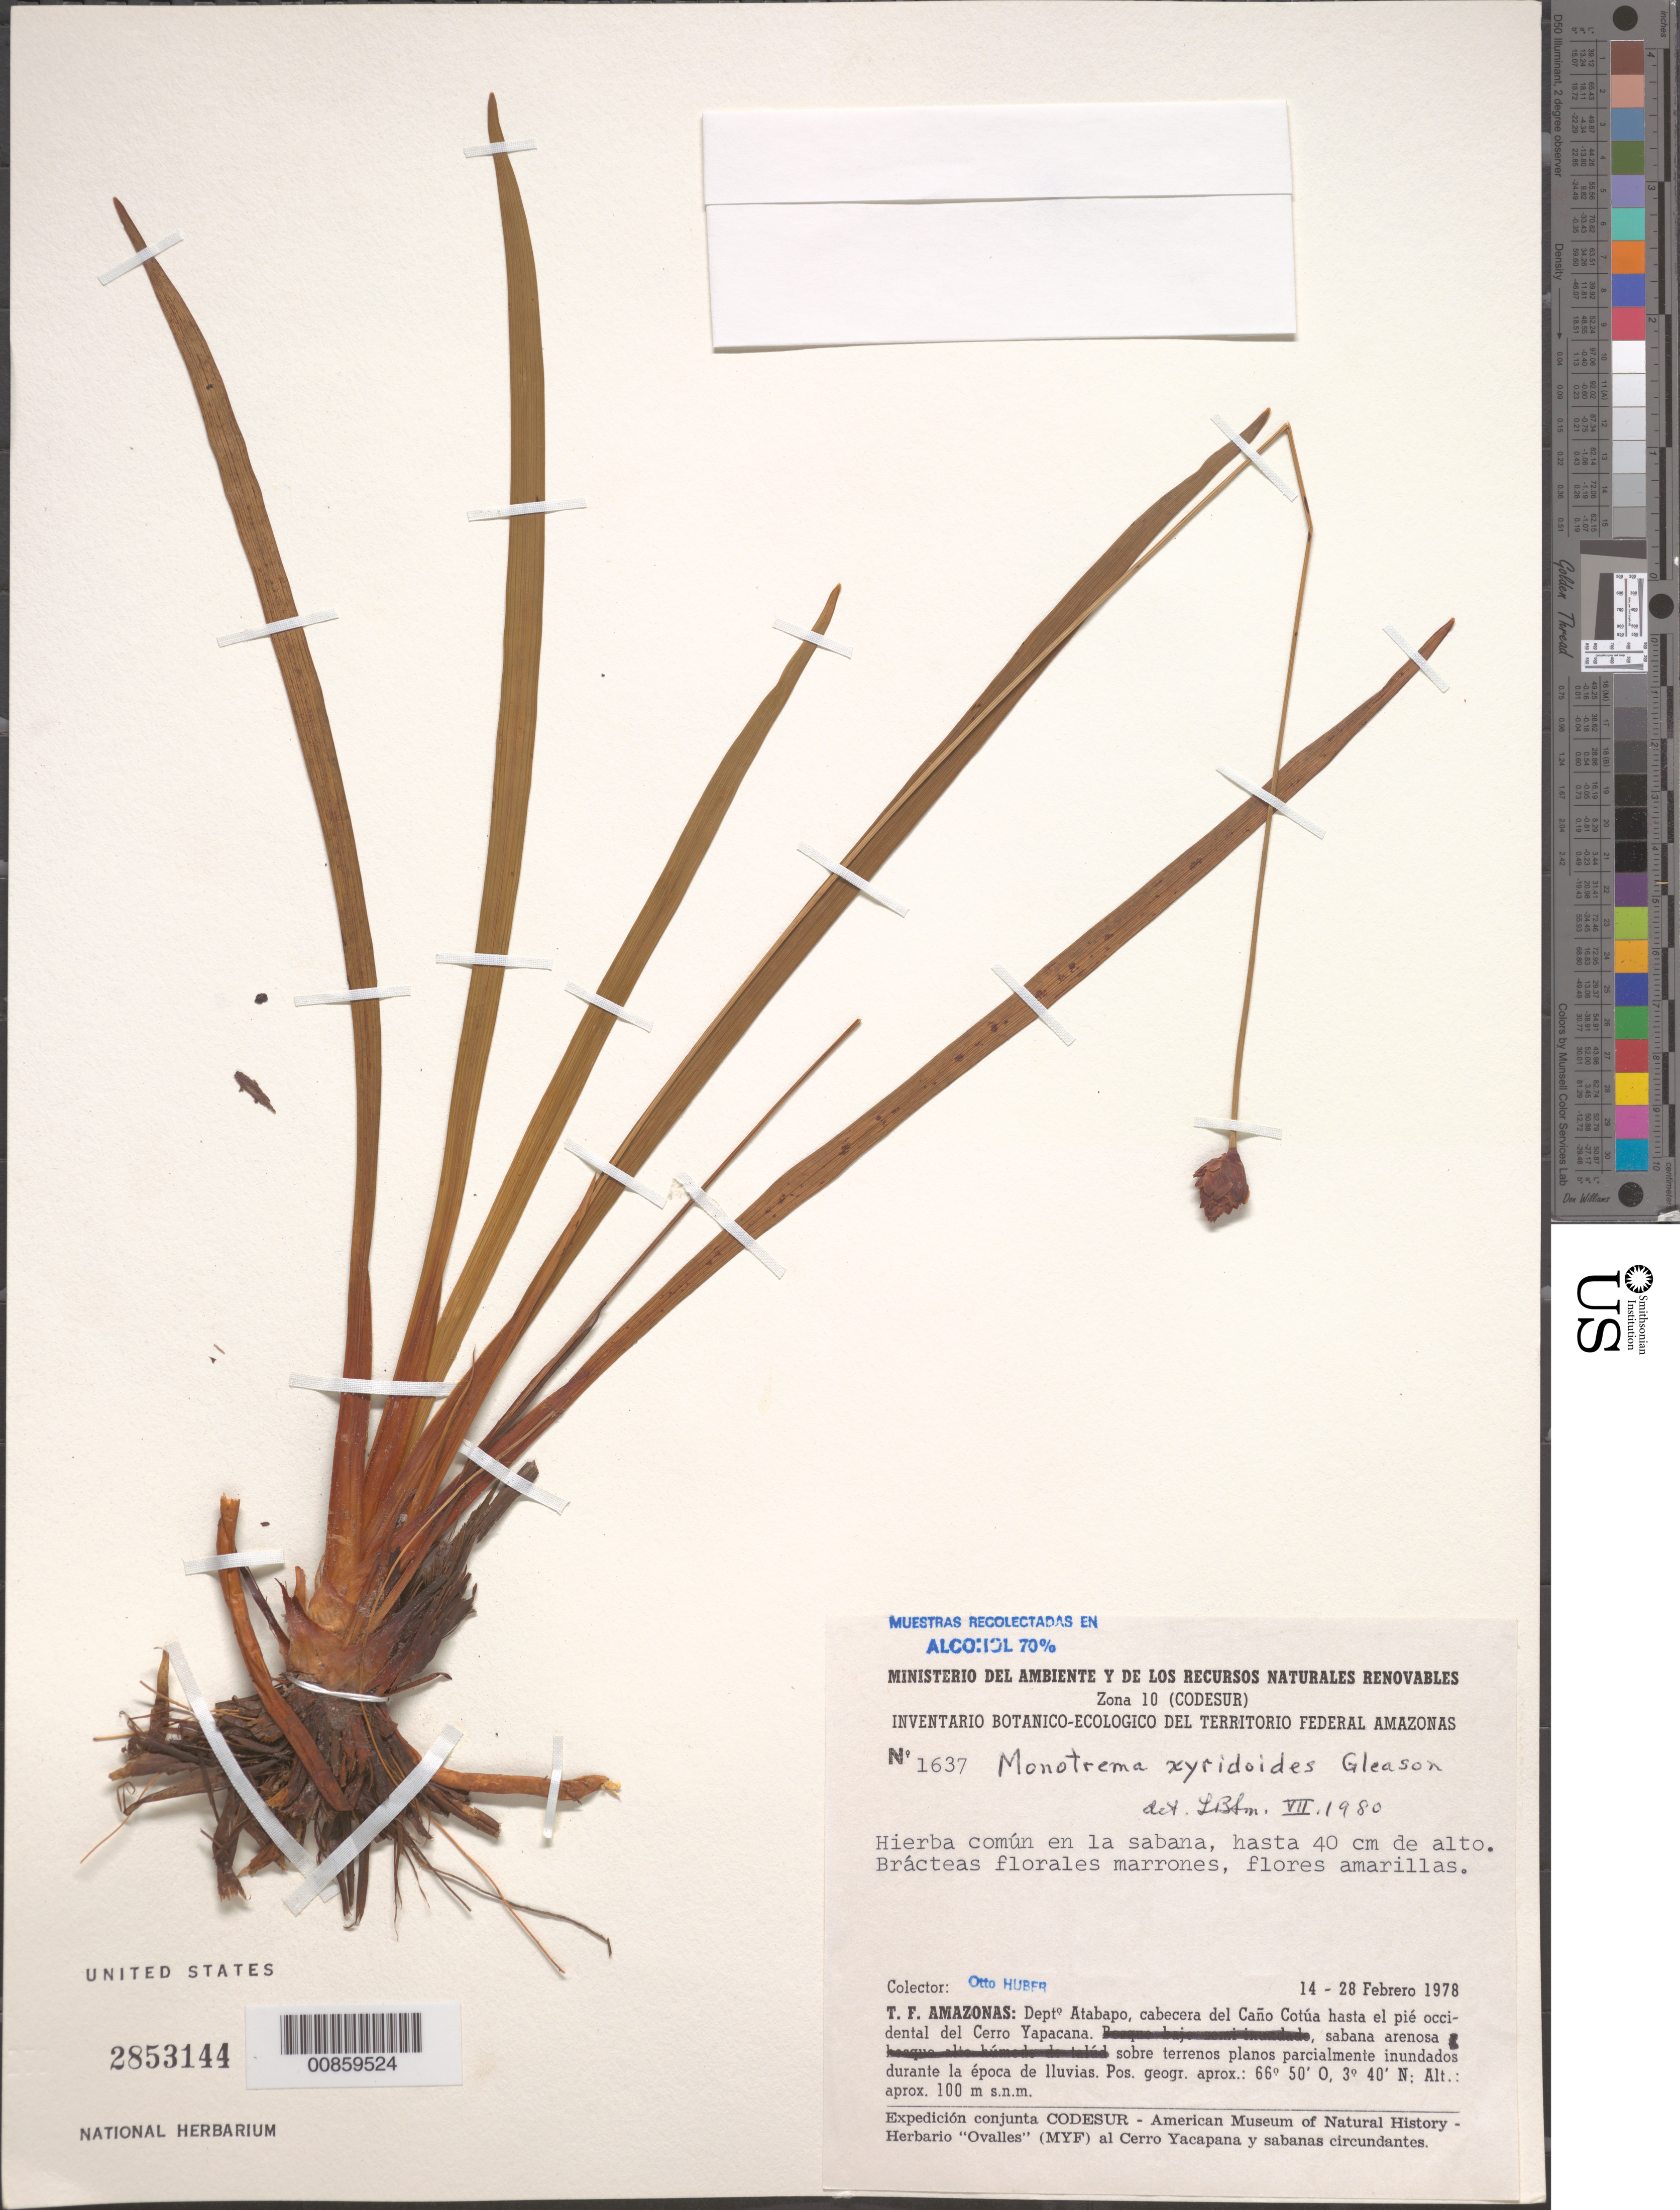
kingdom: Plantae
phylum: Tracheophyta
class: Liliopsida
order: Poales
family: Rapateaceae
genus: Monotrema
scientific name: Monotrema xyridoides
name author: Gleason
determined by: Smith, Lyman B., (US), NMNH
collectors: O. Huber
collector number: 1637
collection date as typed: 14-Feb-78 to 28-Feb-78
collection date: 1978-02-14/1978-02-28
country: Venezuela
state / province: Amazonas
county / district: Atabapo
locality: Caño Cotúa hasta el pié occidental del Cerro Yapacána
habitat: Sabana arenosa sobre terrenos planos parcialmente inumndados durante la epoca de lluvias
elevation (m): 100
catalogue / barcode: US 2853144